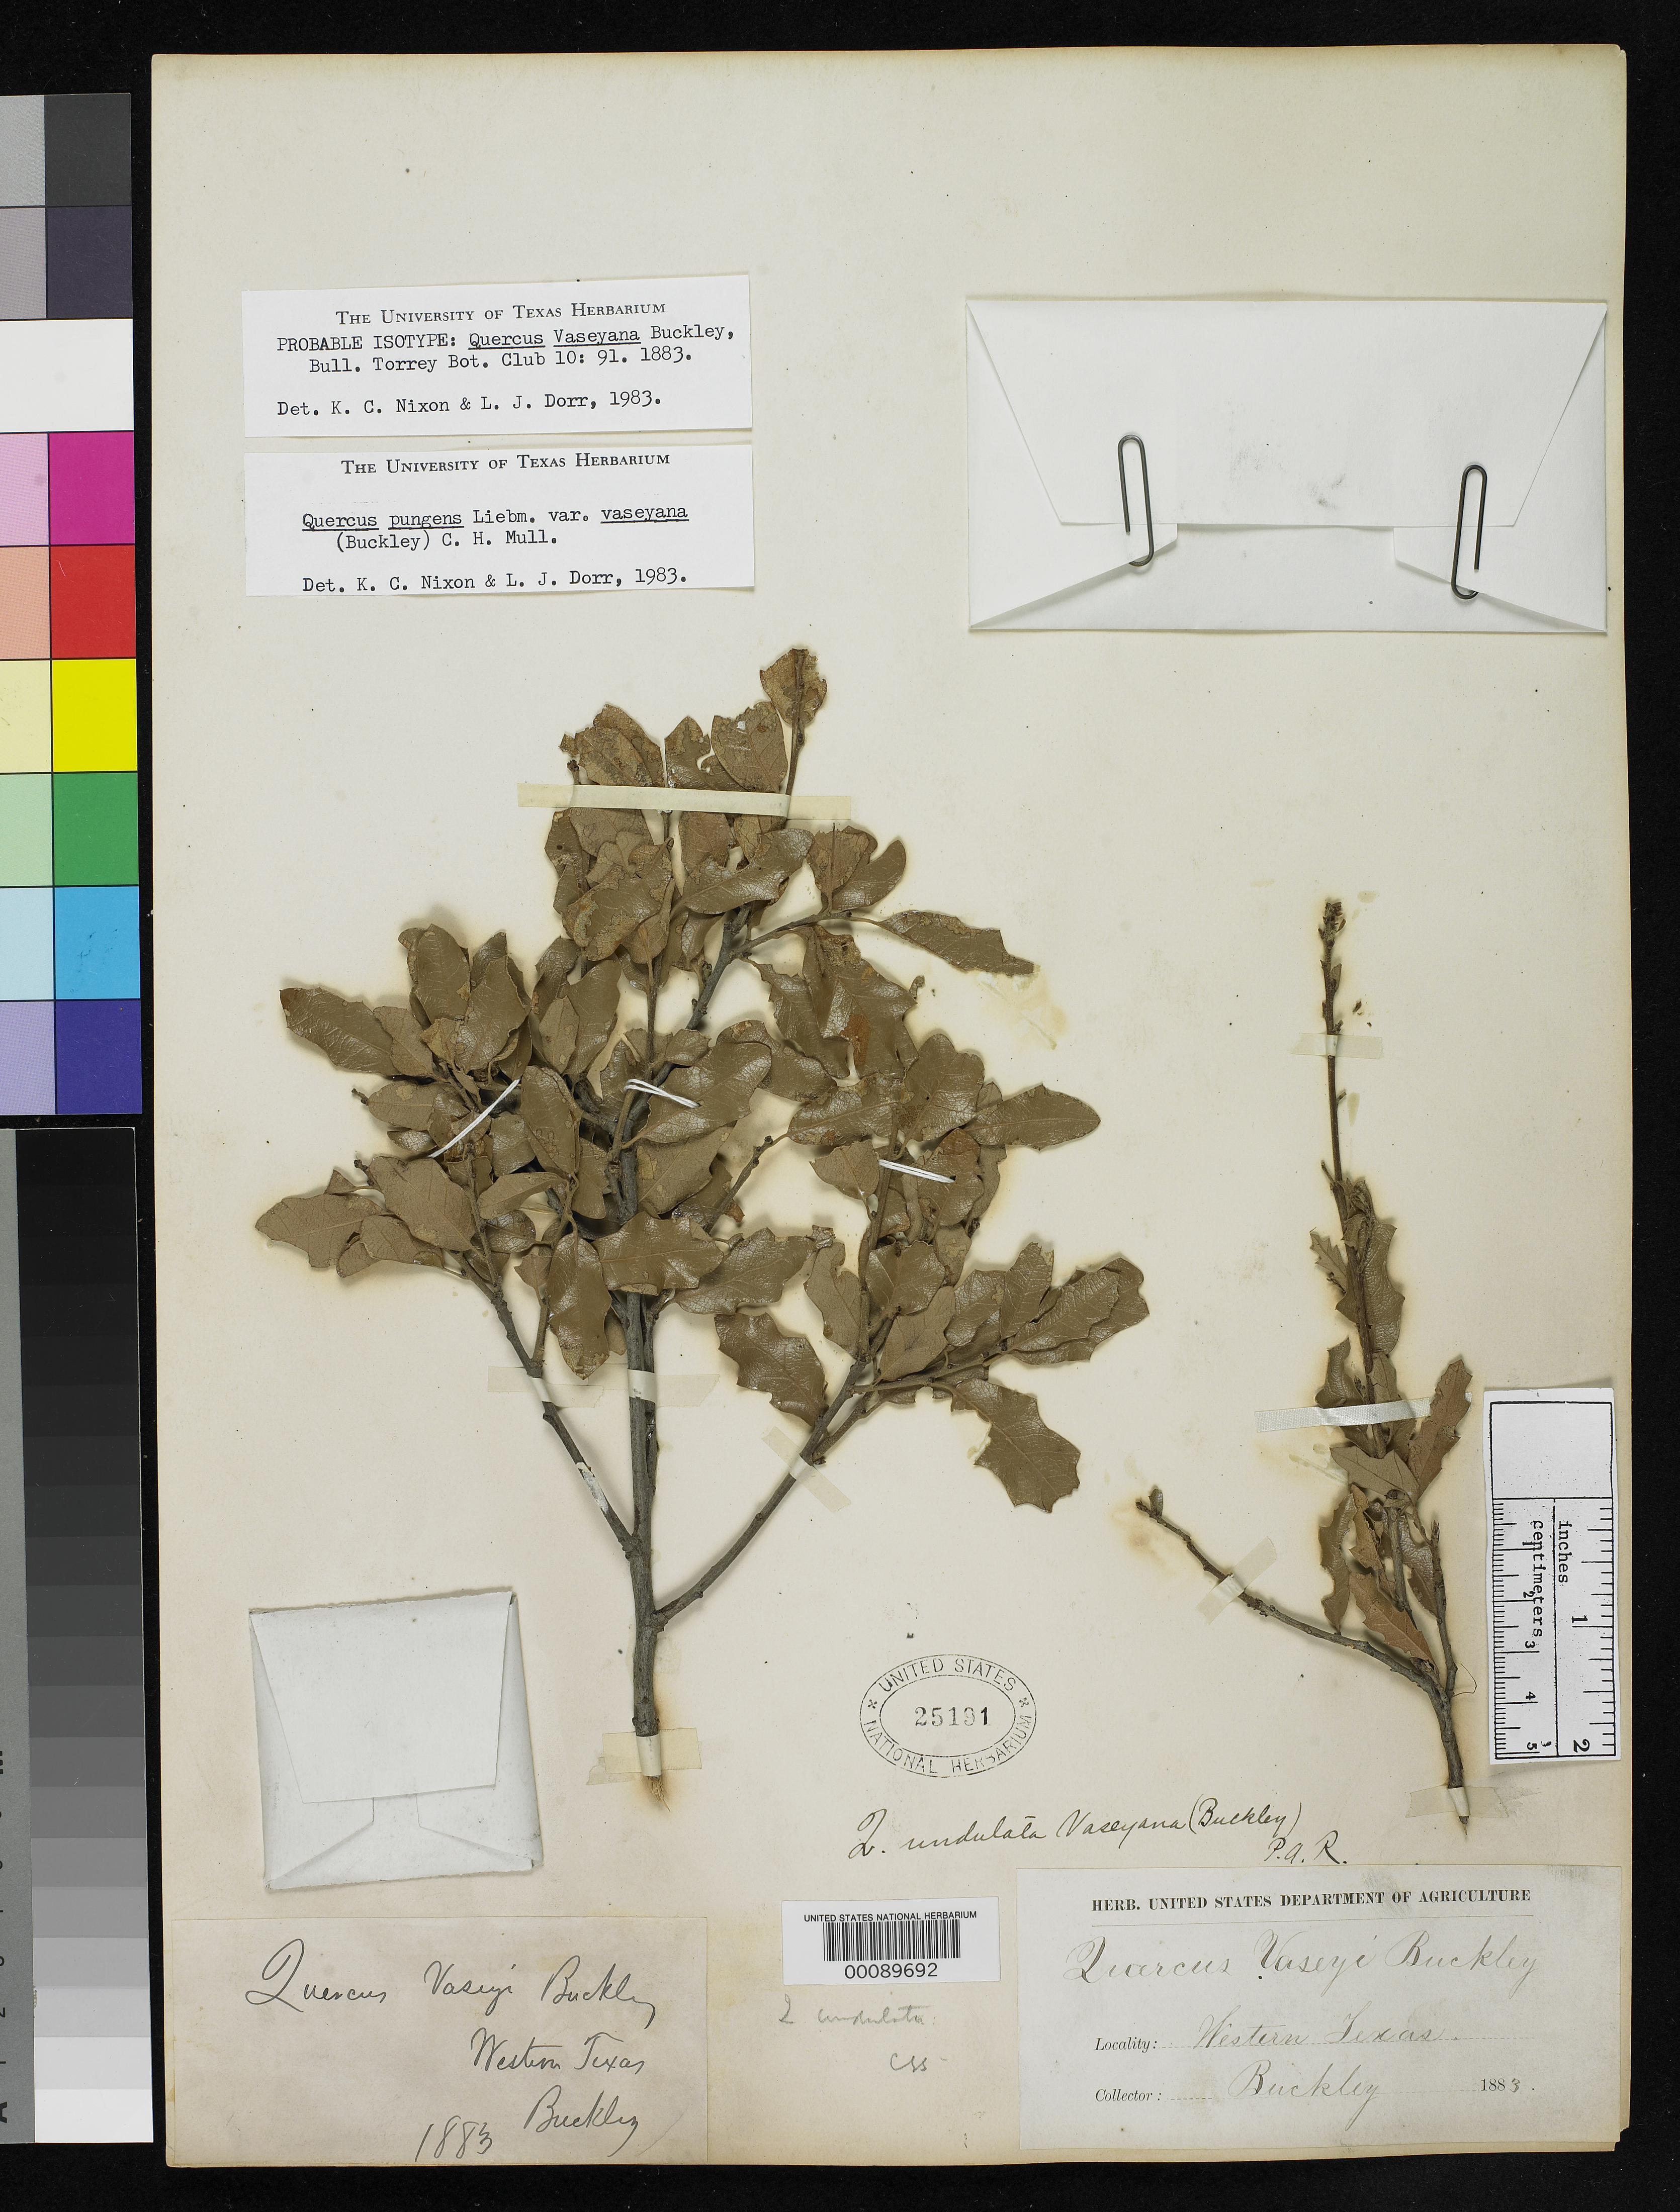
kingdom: Plantae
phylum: Tracheophyta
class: Magnoliopsida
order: Fagales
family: Fagaceae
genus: Quercus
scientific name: Quercus vaseyana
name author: Buckley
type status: Possible Syntype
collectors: S. B. Buckley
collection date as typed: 1875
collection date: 1875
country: United States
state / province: Texas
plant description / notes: For discussion of typification see Dorr & Nixon 1985, Taxon 34: 223-225.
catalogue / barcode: US 25191